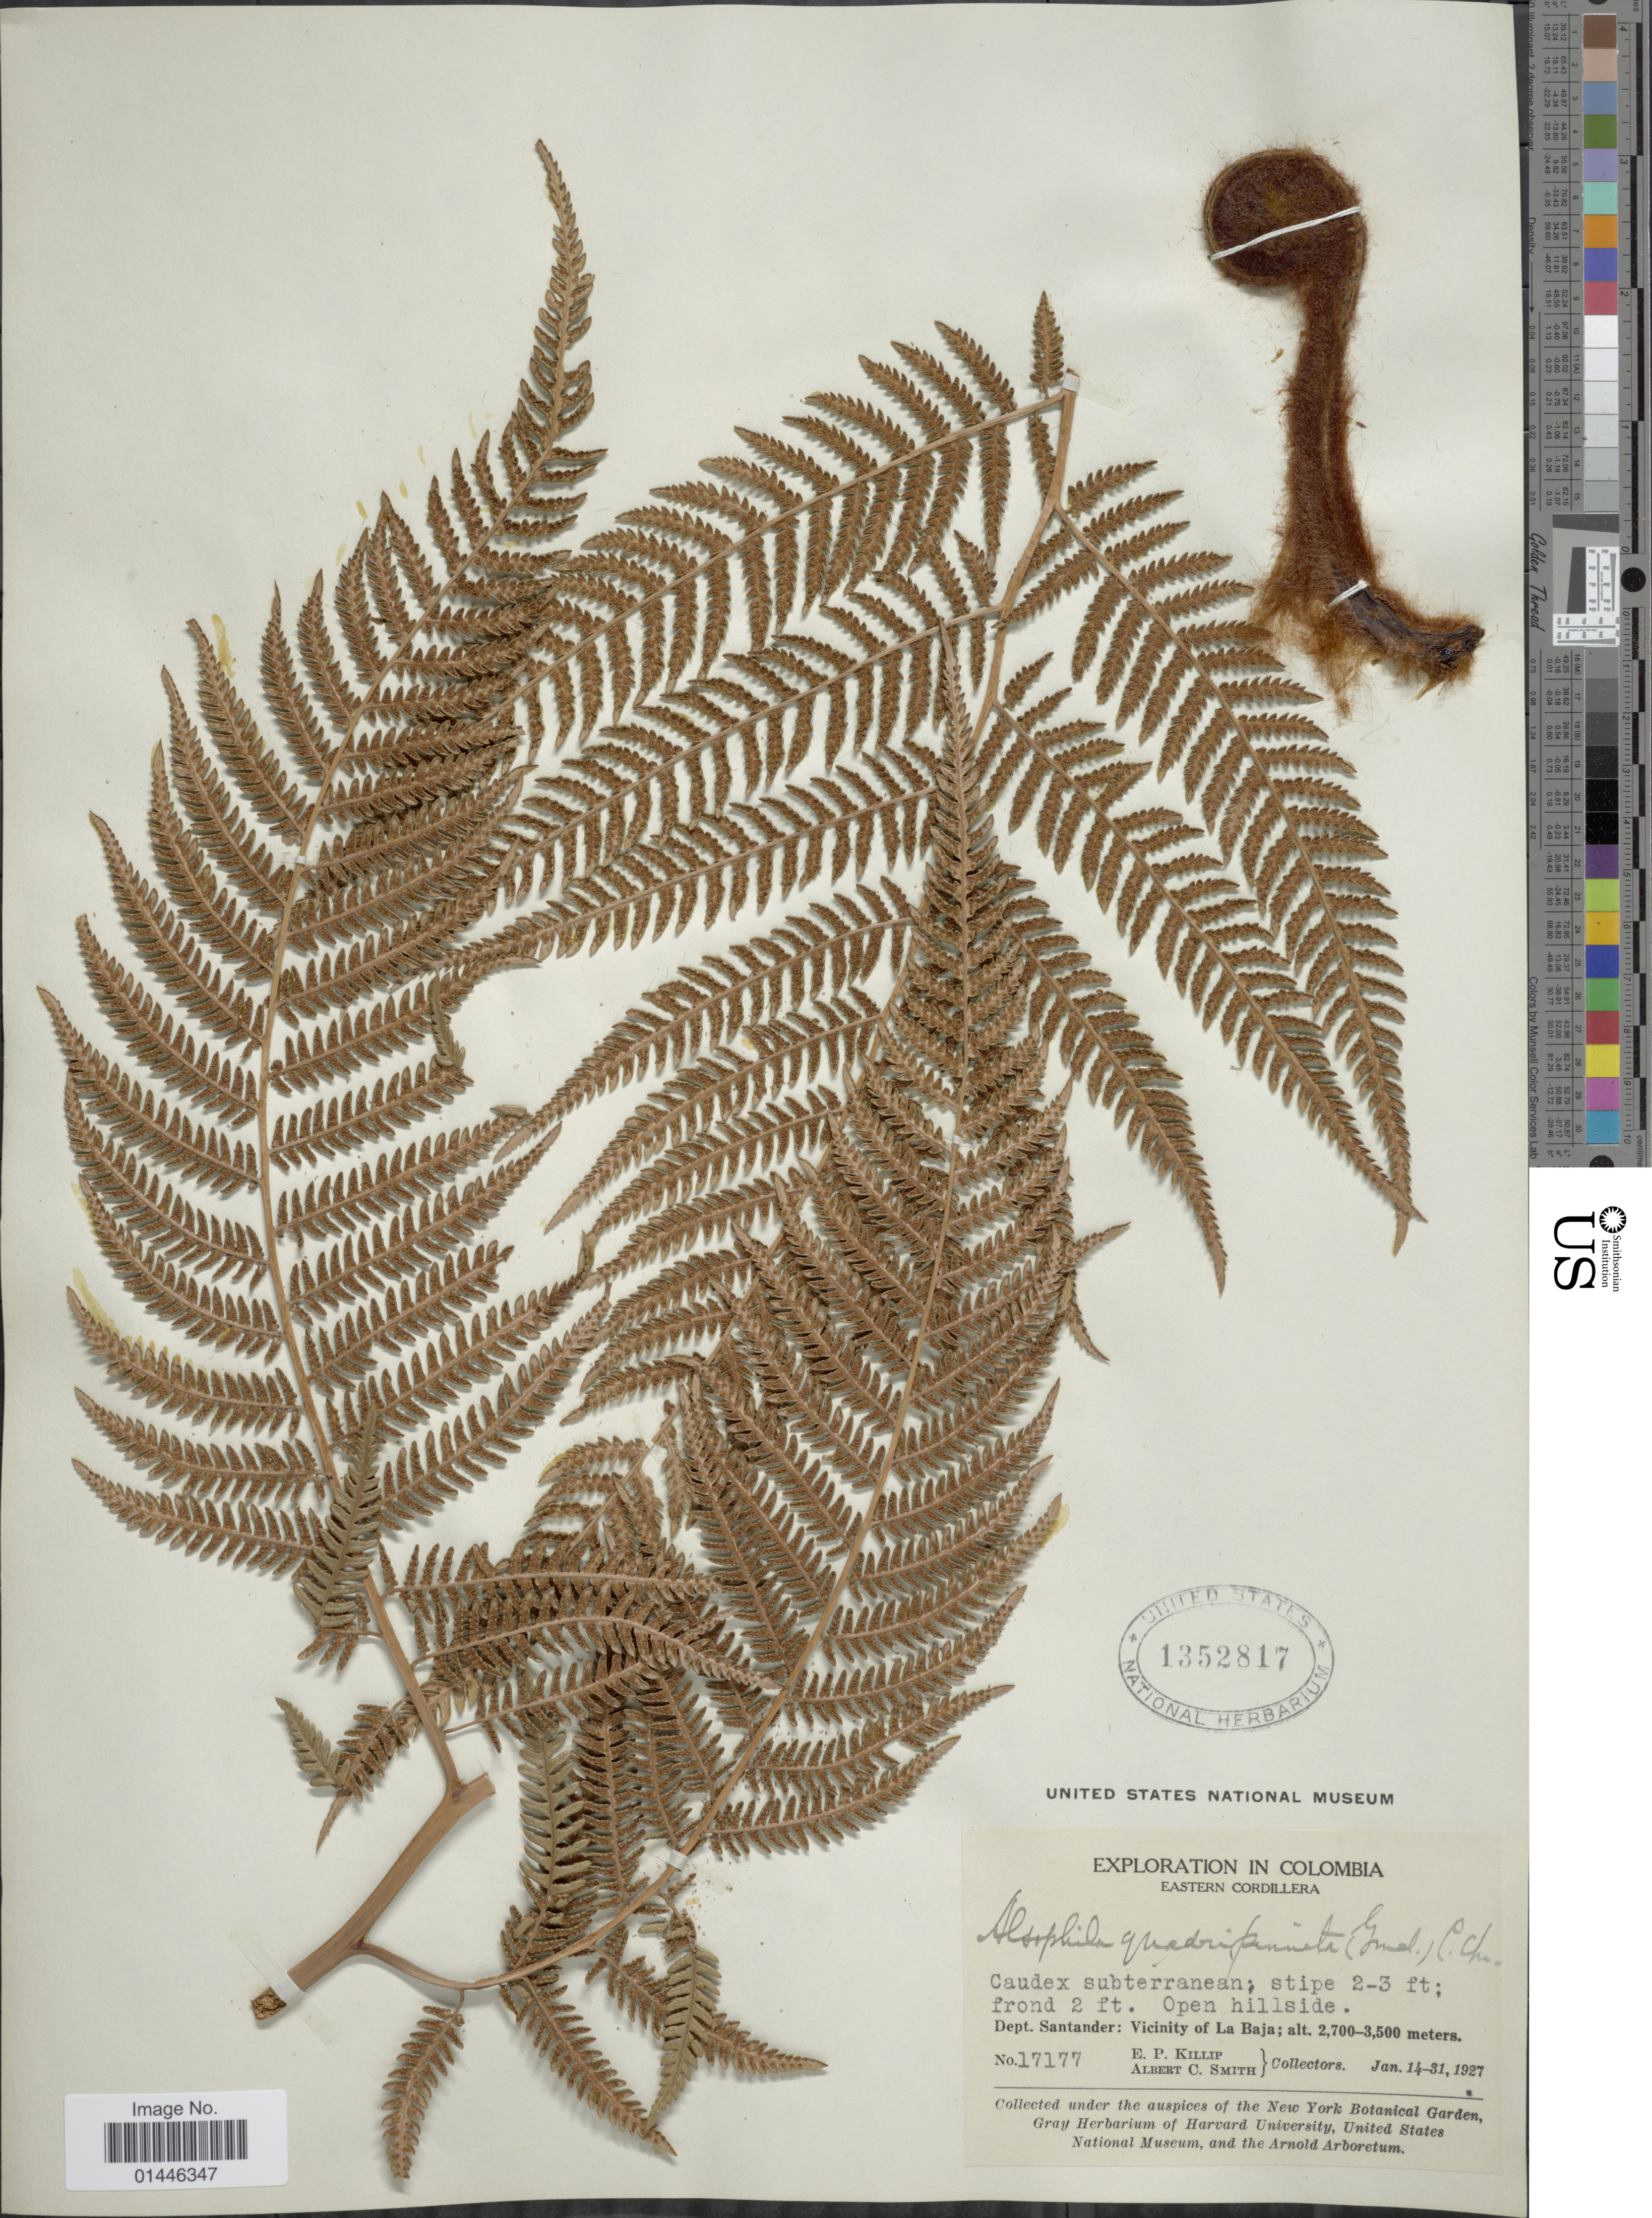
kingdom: Plantae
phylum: Tracheophyta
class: Polypodiopsida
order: Cyatheales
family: Dicksoniaceae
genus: Lophosoria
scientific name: Lophosoria quadripinnata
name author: (J.F. Gmel.) C. Chr.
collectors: E. P. Killip & A. C. Smith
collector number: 17177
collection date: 1927-01-14/1927-01-31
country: Colombia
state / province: Santander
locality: Vicinity of La Baja. Eastern Cordillera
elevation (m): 2700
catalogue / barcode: US 1352817